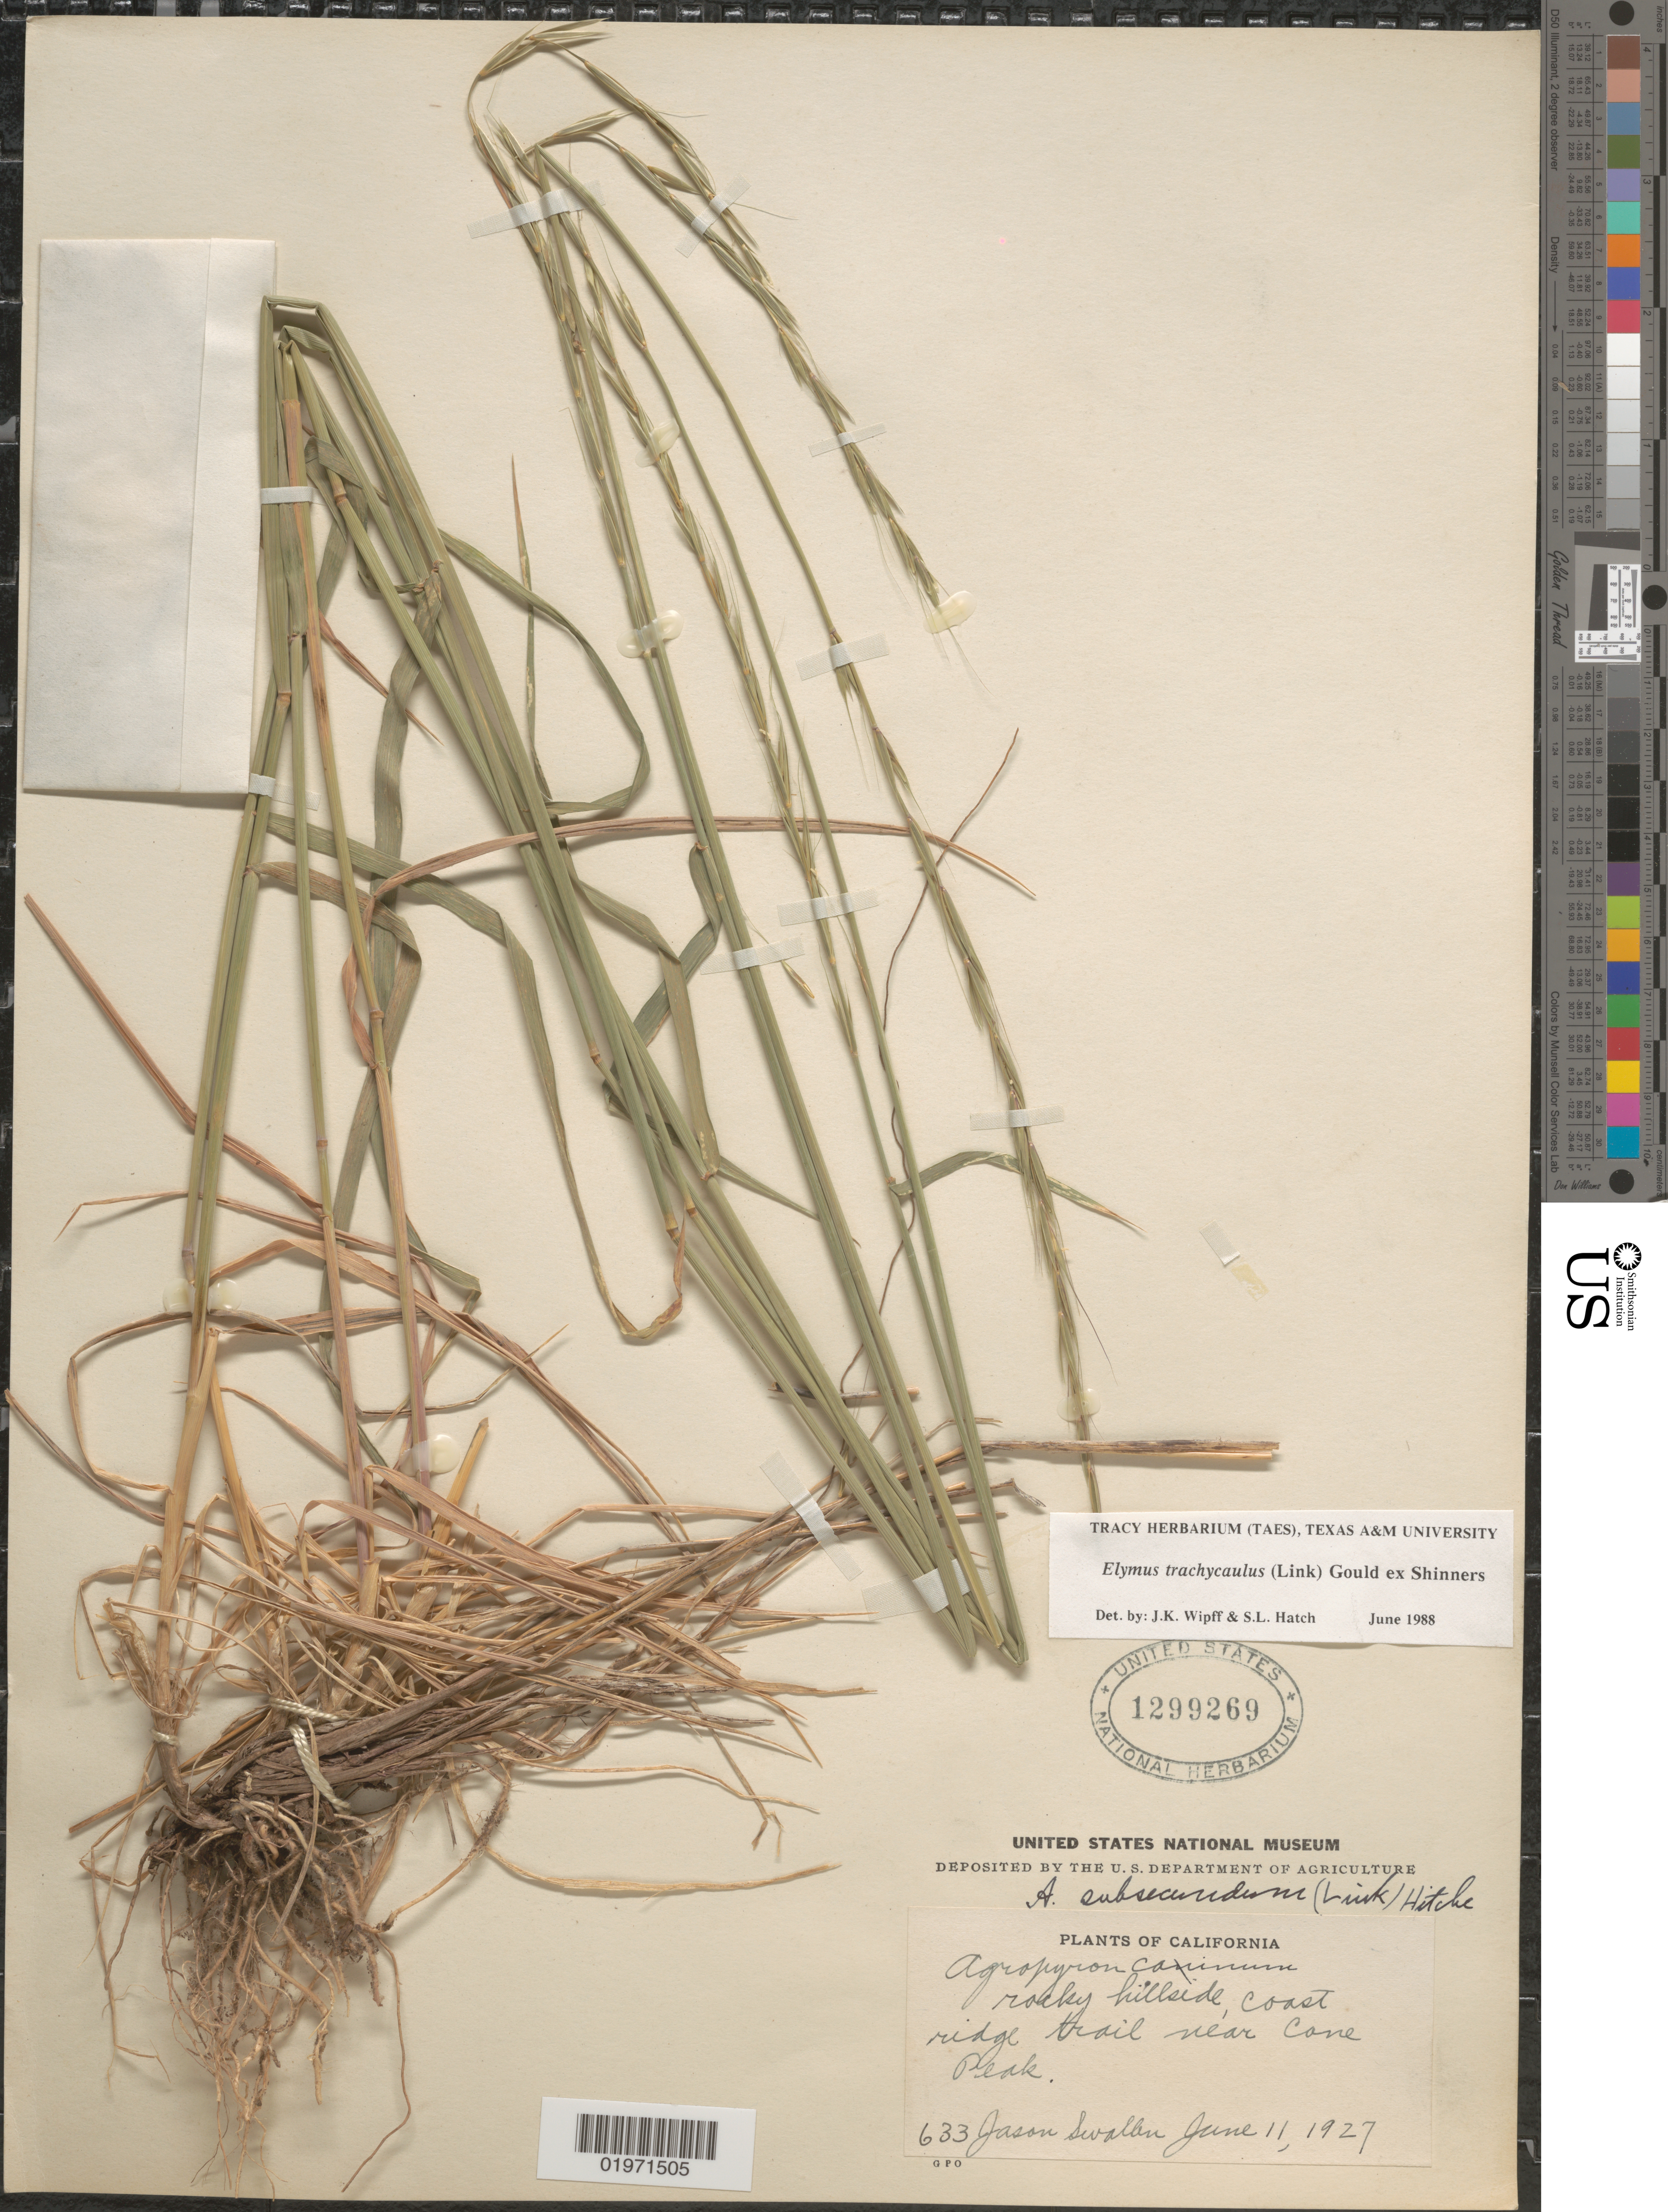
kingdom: Plantae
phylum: Tracheophyta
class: Liliopsida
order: Poales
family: Poaceae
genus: Elymus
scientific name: Elymus trachycaulus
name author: (Link) Gould ex Shinners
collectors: J. R. Swallen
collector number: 633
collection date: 1927-06-11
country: United States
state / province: California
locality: Rocky hillside, coast ridge trail near Cone Peak.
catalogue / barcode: US 1299269